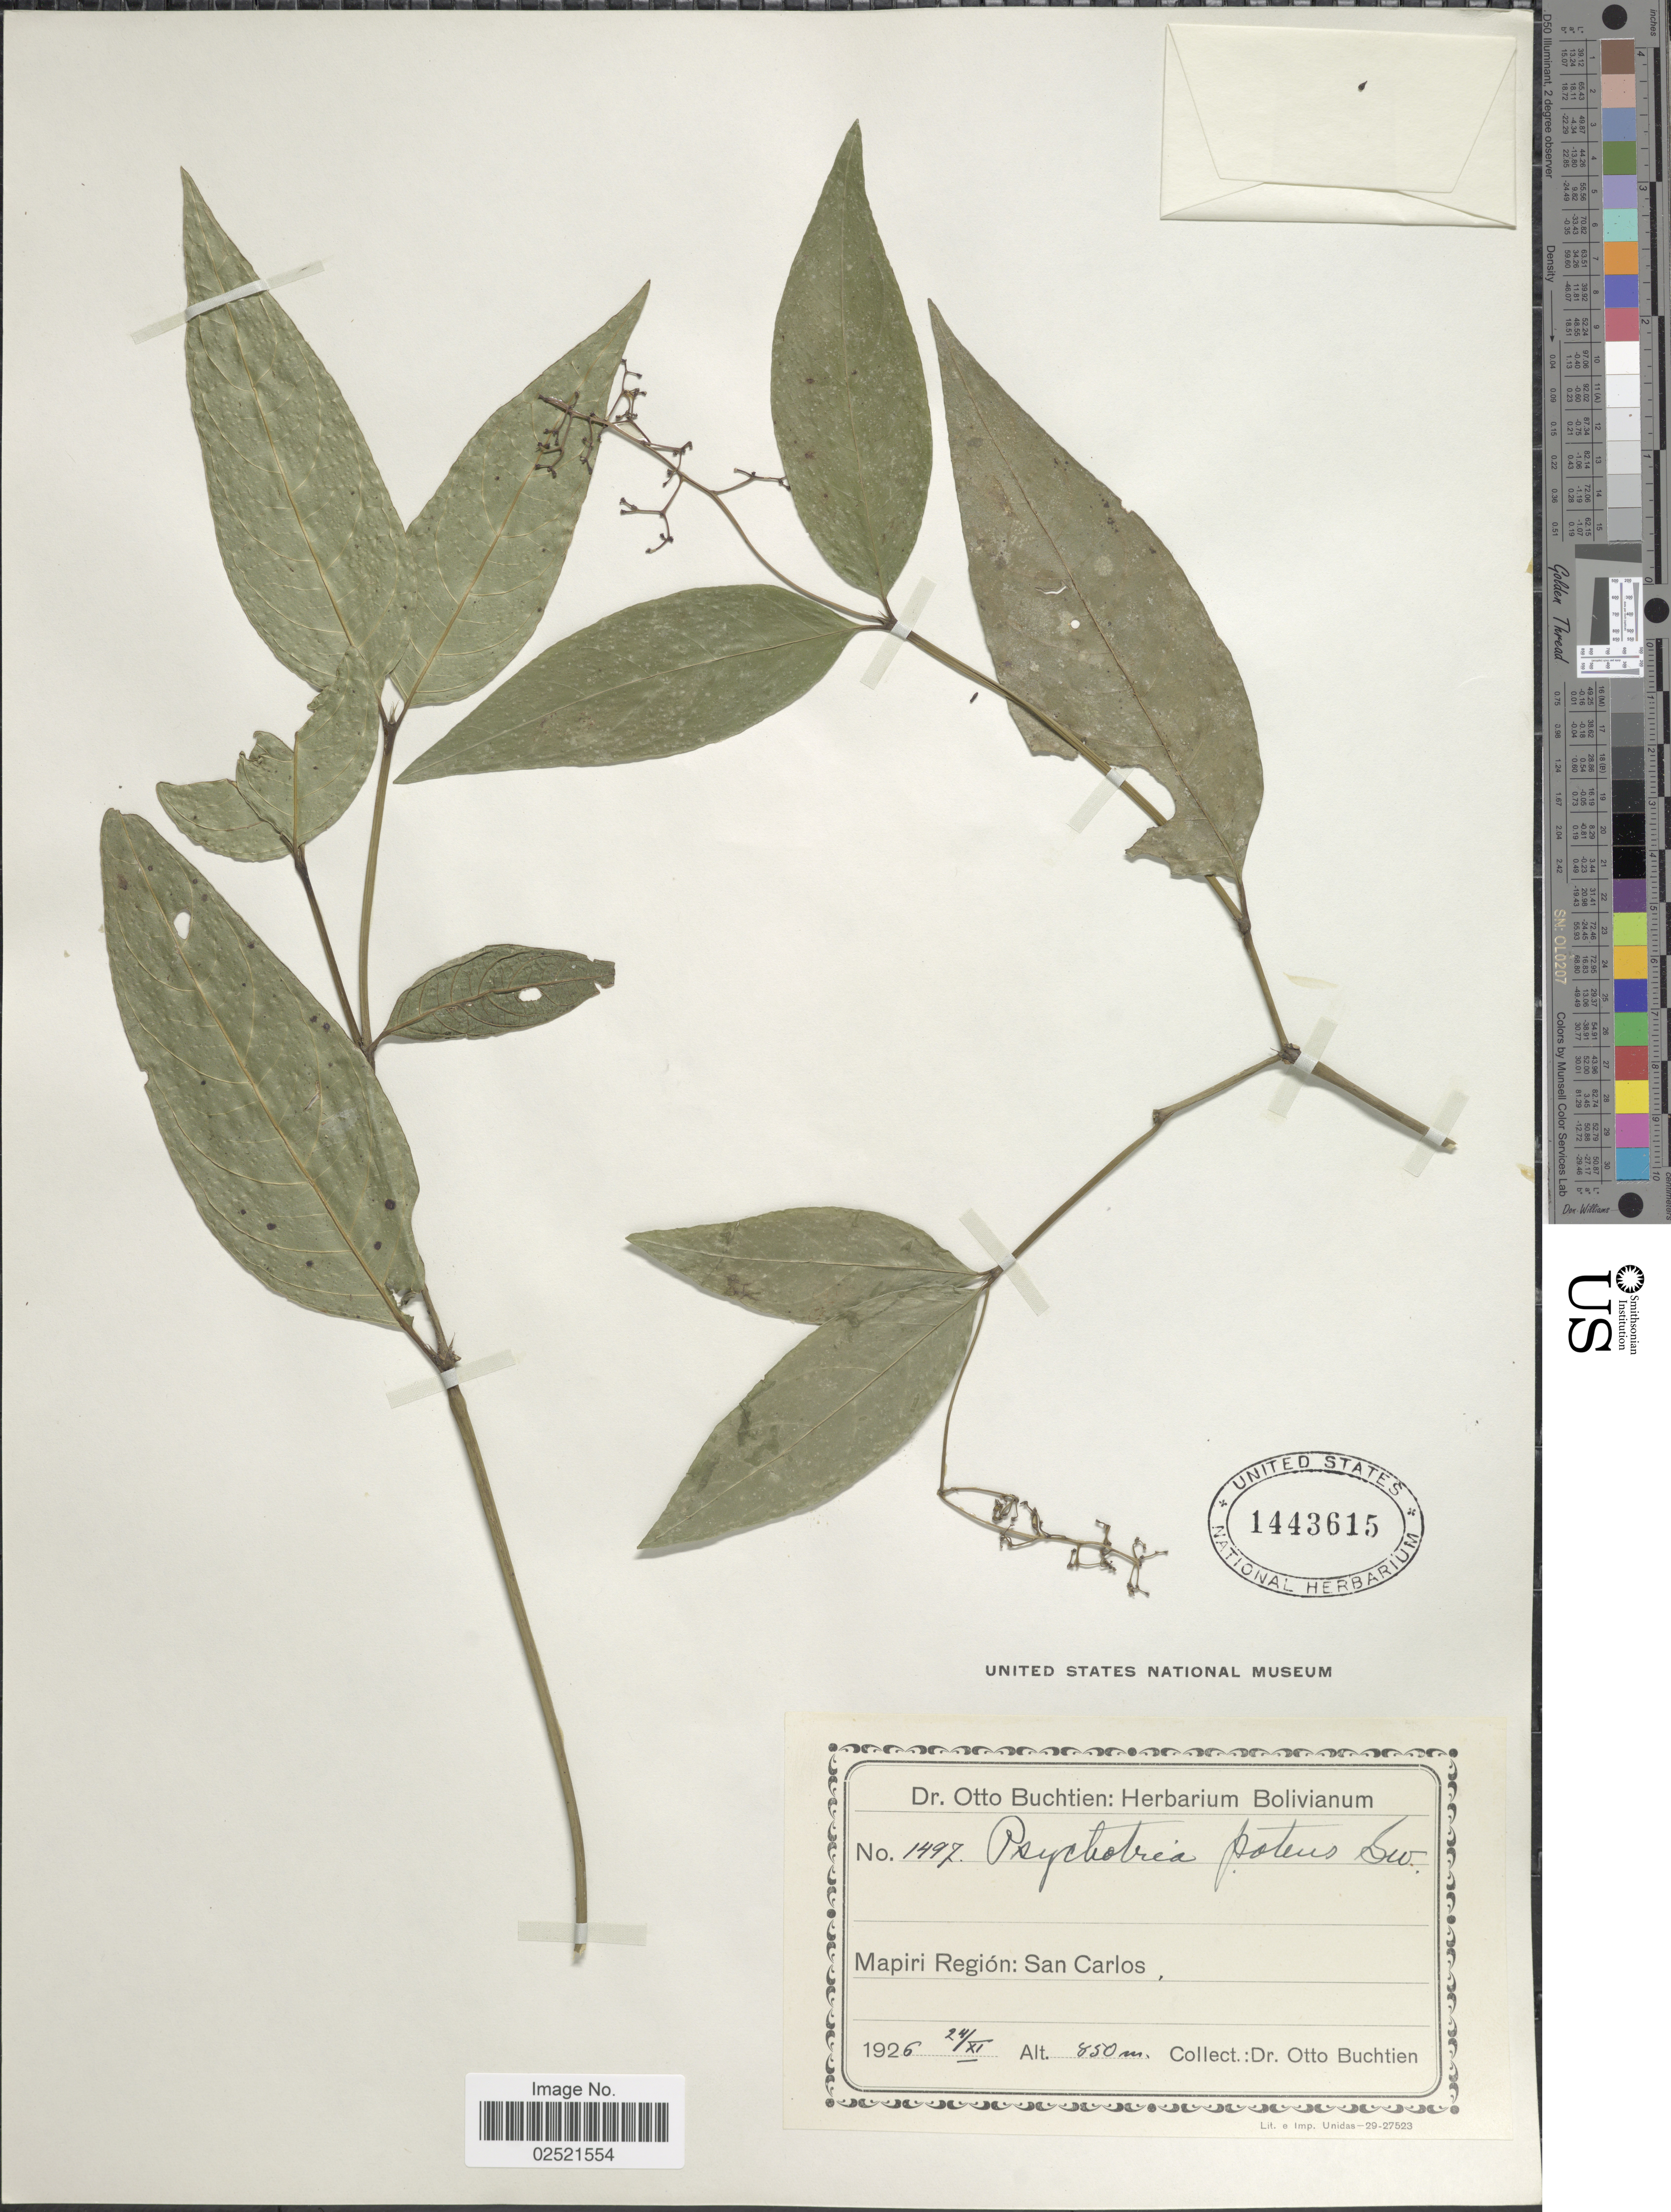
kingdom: Plantae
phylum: Tracheophyta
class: Magnoliopsida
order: Gentianales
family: Rubiaceae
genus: Psychotria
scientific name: Psychotria patens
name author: Sw.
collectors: O. Buchtien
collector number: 1497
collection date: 1926-11-24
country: Bolivia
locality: Mapiri Region: San Carlos.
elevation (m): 850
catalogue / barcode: US 1443615